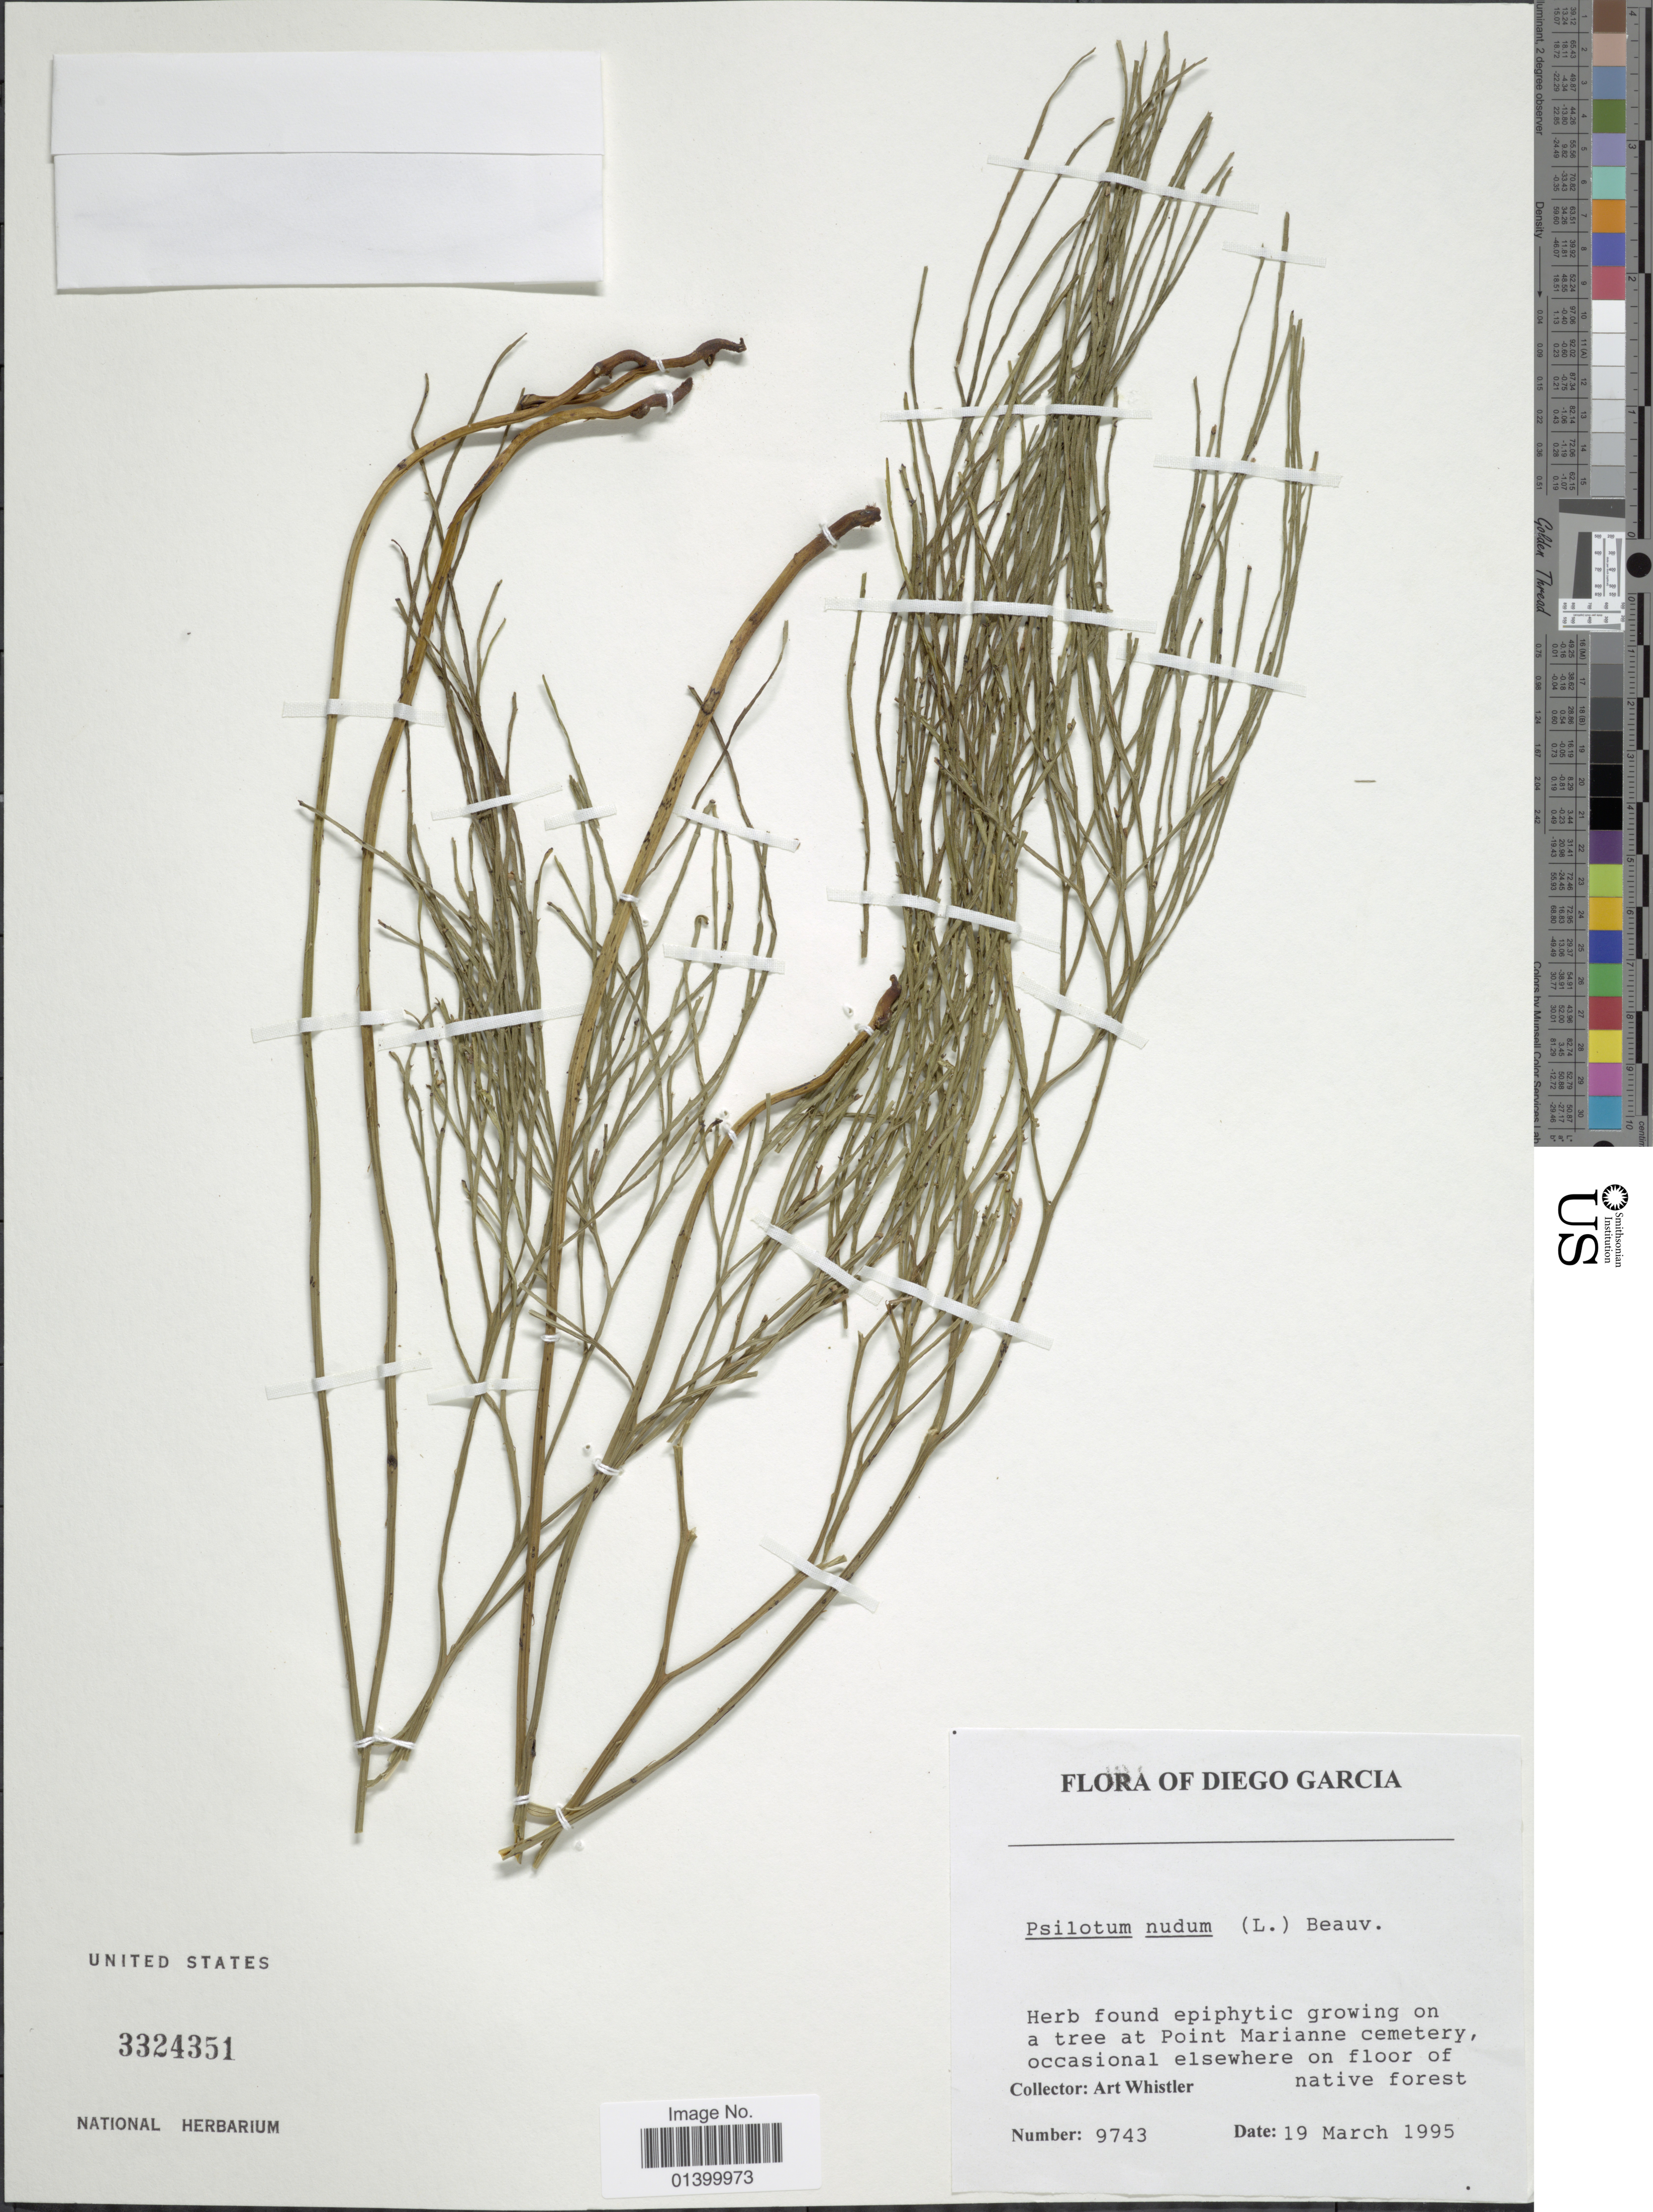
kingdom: Plantae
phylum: Tracheophyta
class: Polypodiopsida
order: Psilotales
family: Psilotaceae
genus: Psilotum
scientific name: Psilotum nudum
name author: (L.) P. Beauv.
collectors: A. Whistler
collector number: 9743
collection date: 1995-03-19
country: British Indian Ocean Territory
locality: Diego Garcia. Herb found epiphytic growing on a tree at Point Marianne cemetery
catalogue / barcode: US 3324351